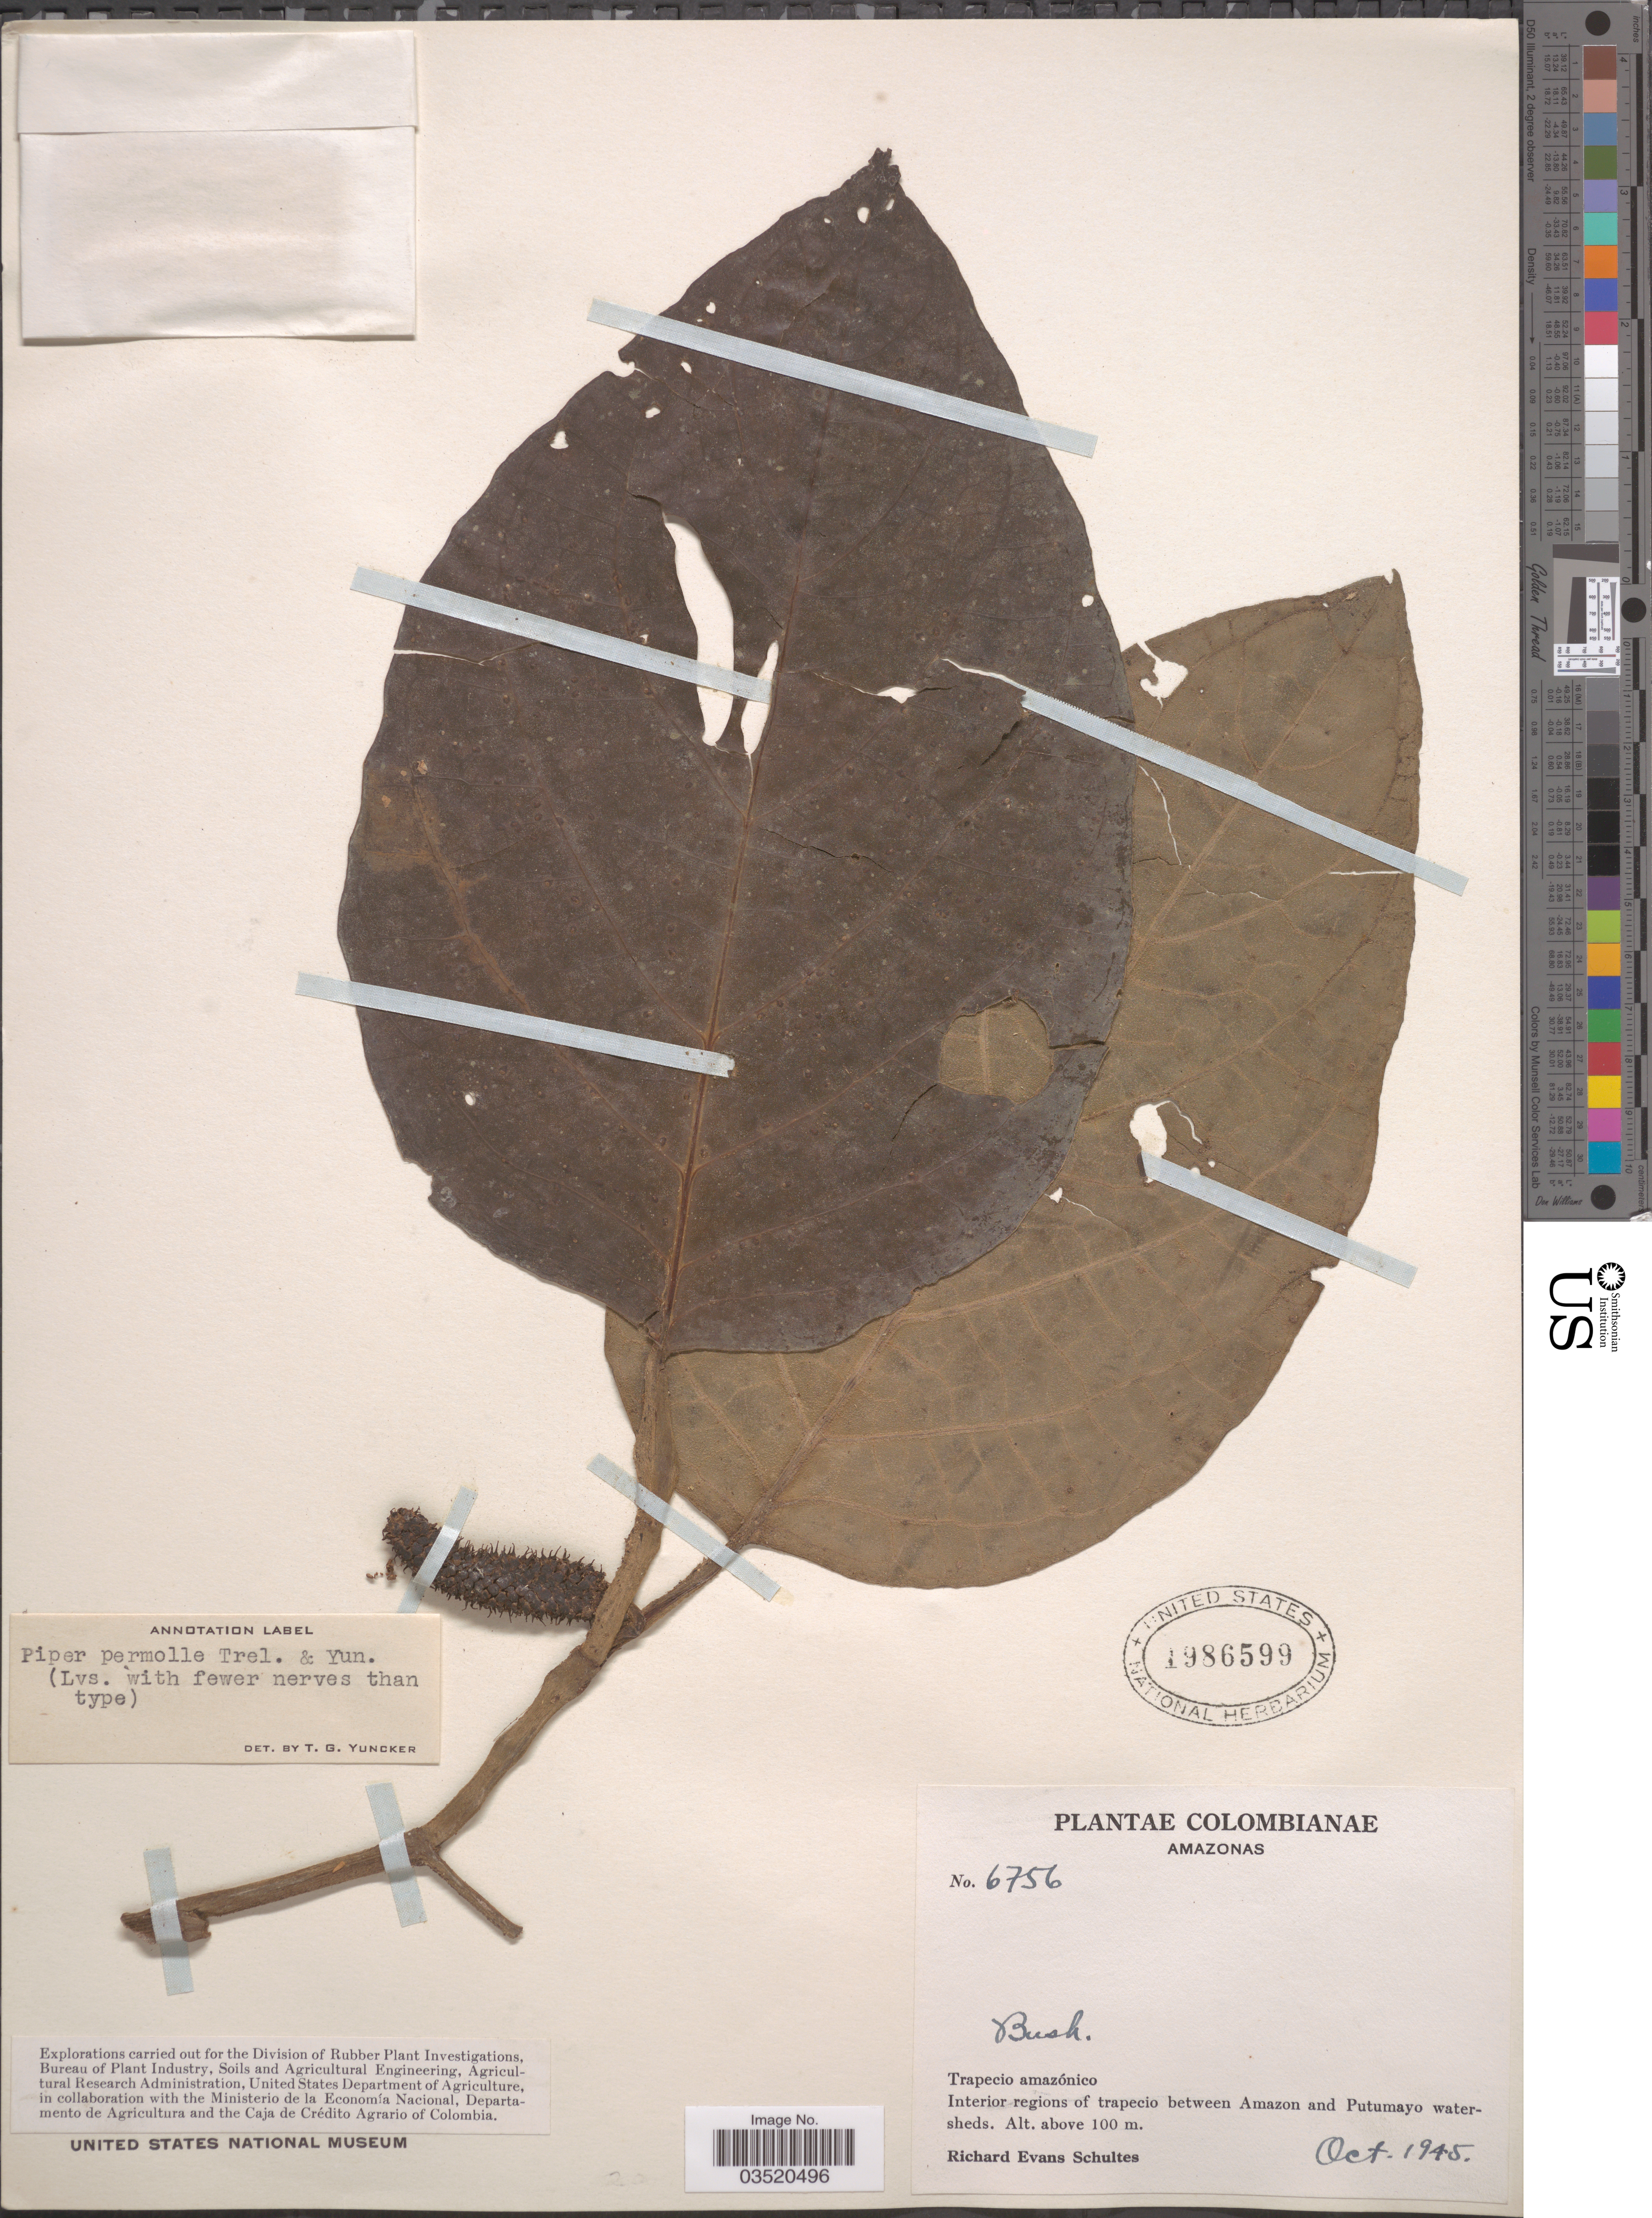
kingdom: Plantae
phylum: Tracheophyta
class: Magnoliopsida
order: Piperales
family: Piperaceae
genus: Piper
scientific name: Piper permolle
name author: Trel. & Yunck.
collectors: R. E. Schultes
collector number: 6756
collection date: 1945-10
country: Colombia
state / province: Amazônas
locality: Trapecio amazónico. Interior regions of trapecio between Amazon and Putumayo watersheds.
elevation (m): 100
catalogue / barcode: US 1986599